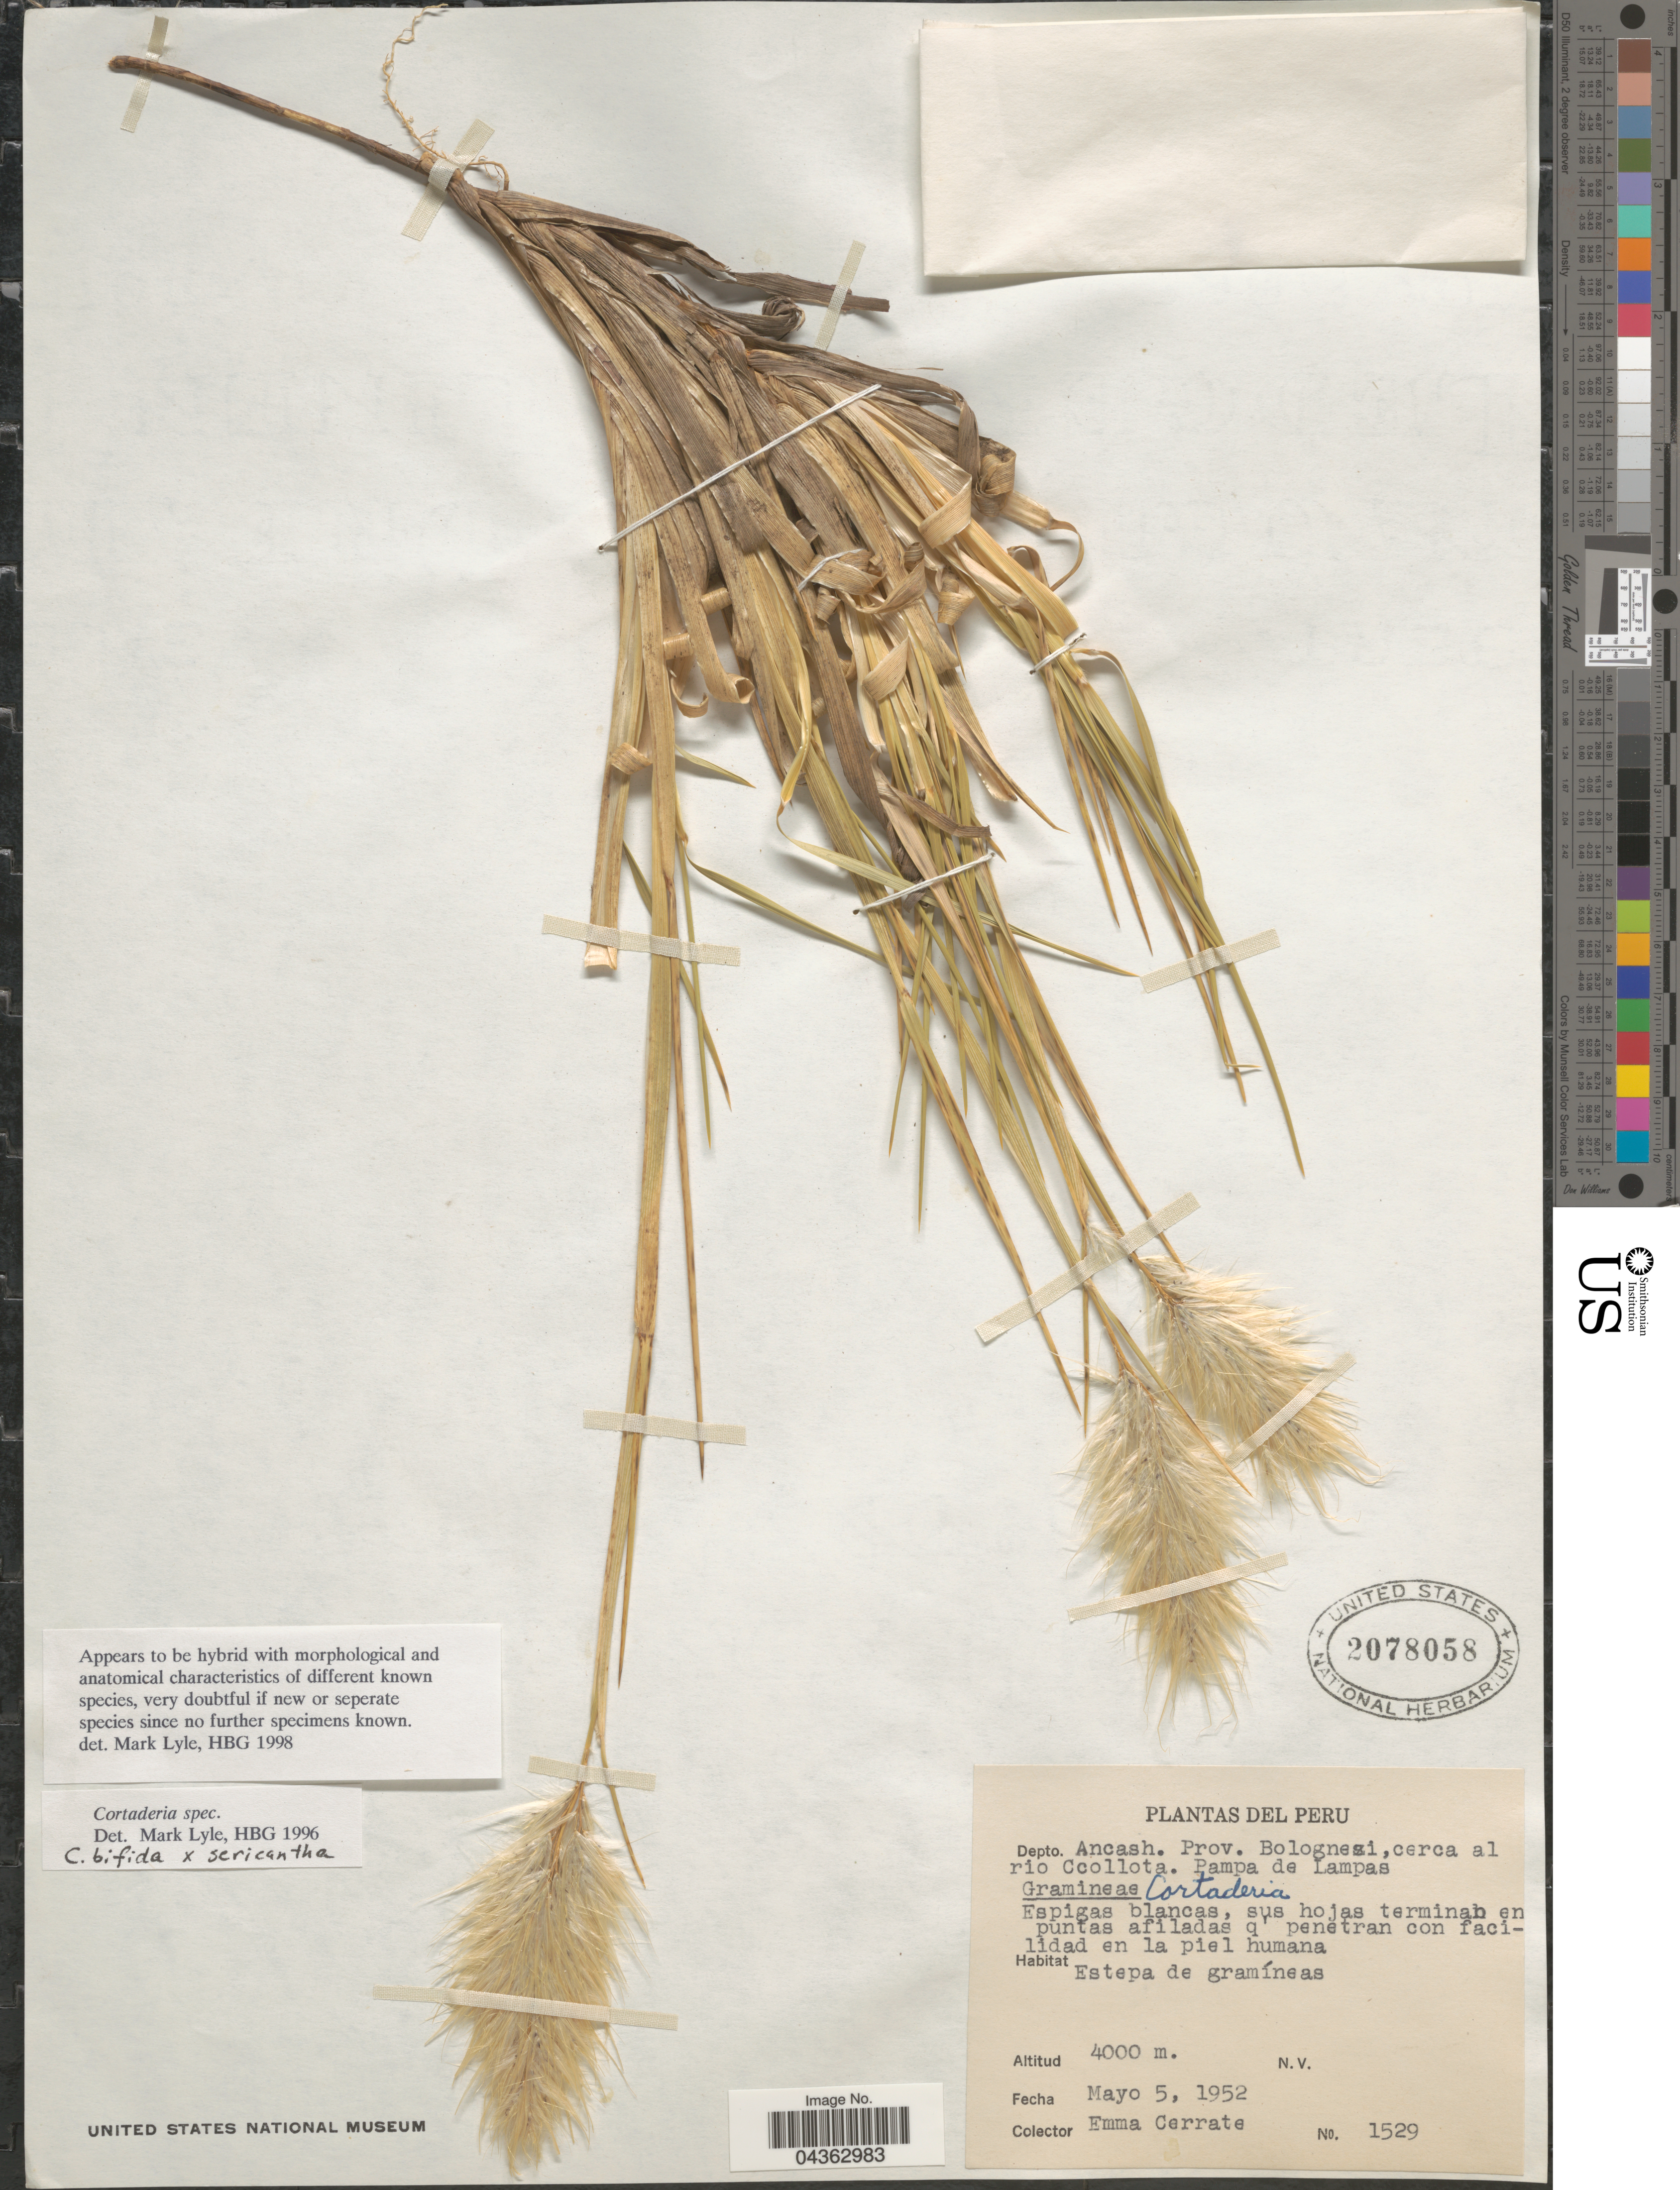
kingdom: Plantae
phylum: Tracheophyta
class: Liliopsida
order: Poales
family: Poaceae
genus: Cortaderia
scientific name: Cortaderia sp.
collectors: E. Cerrate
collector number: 1529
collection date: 1952-05-05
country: Peru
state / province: Ancash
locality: Depto. Ancash. Prov. Bolognesi, cerca al rio Ccollota. Pampa de Lampas.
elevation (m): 4000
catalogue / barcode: US 2078058